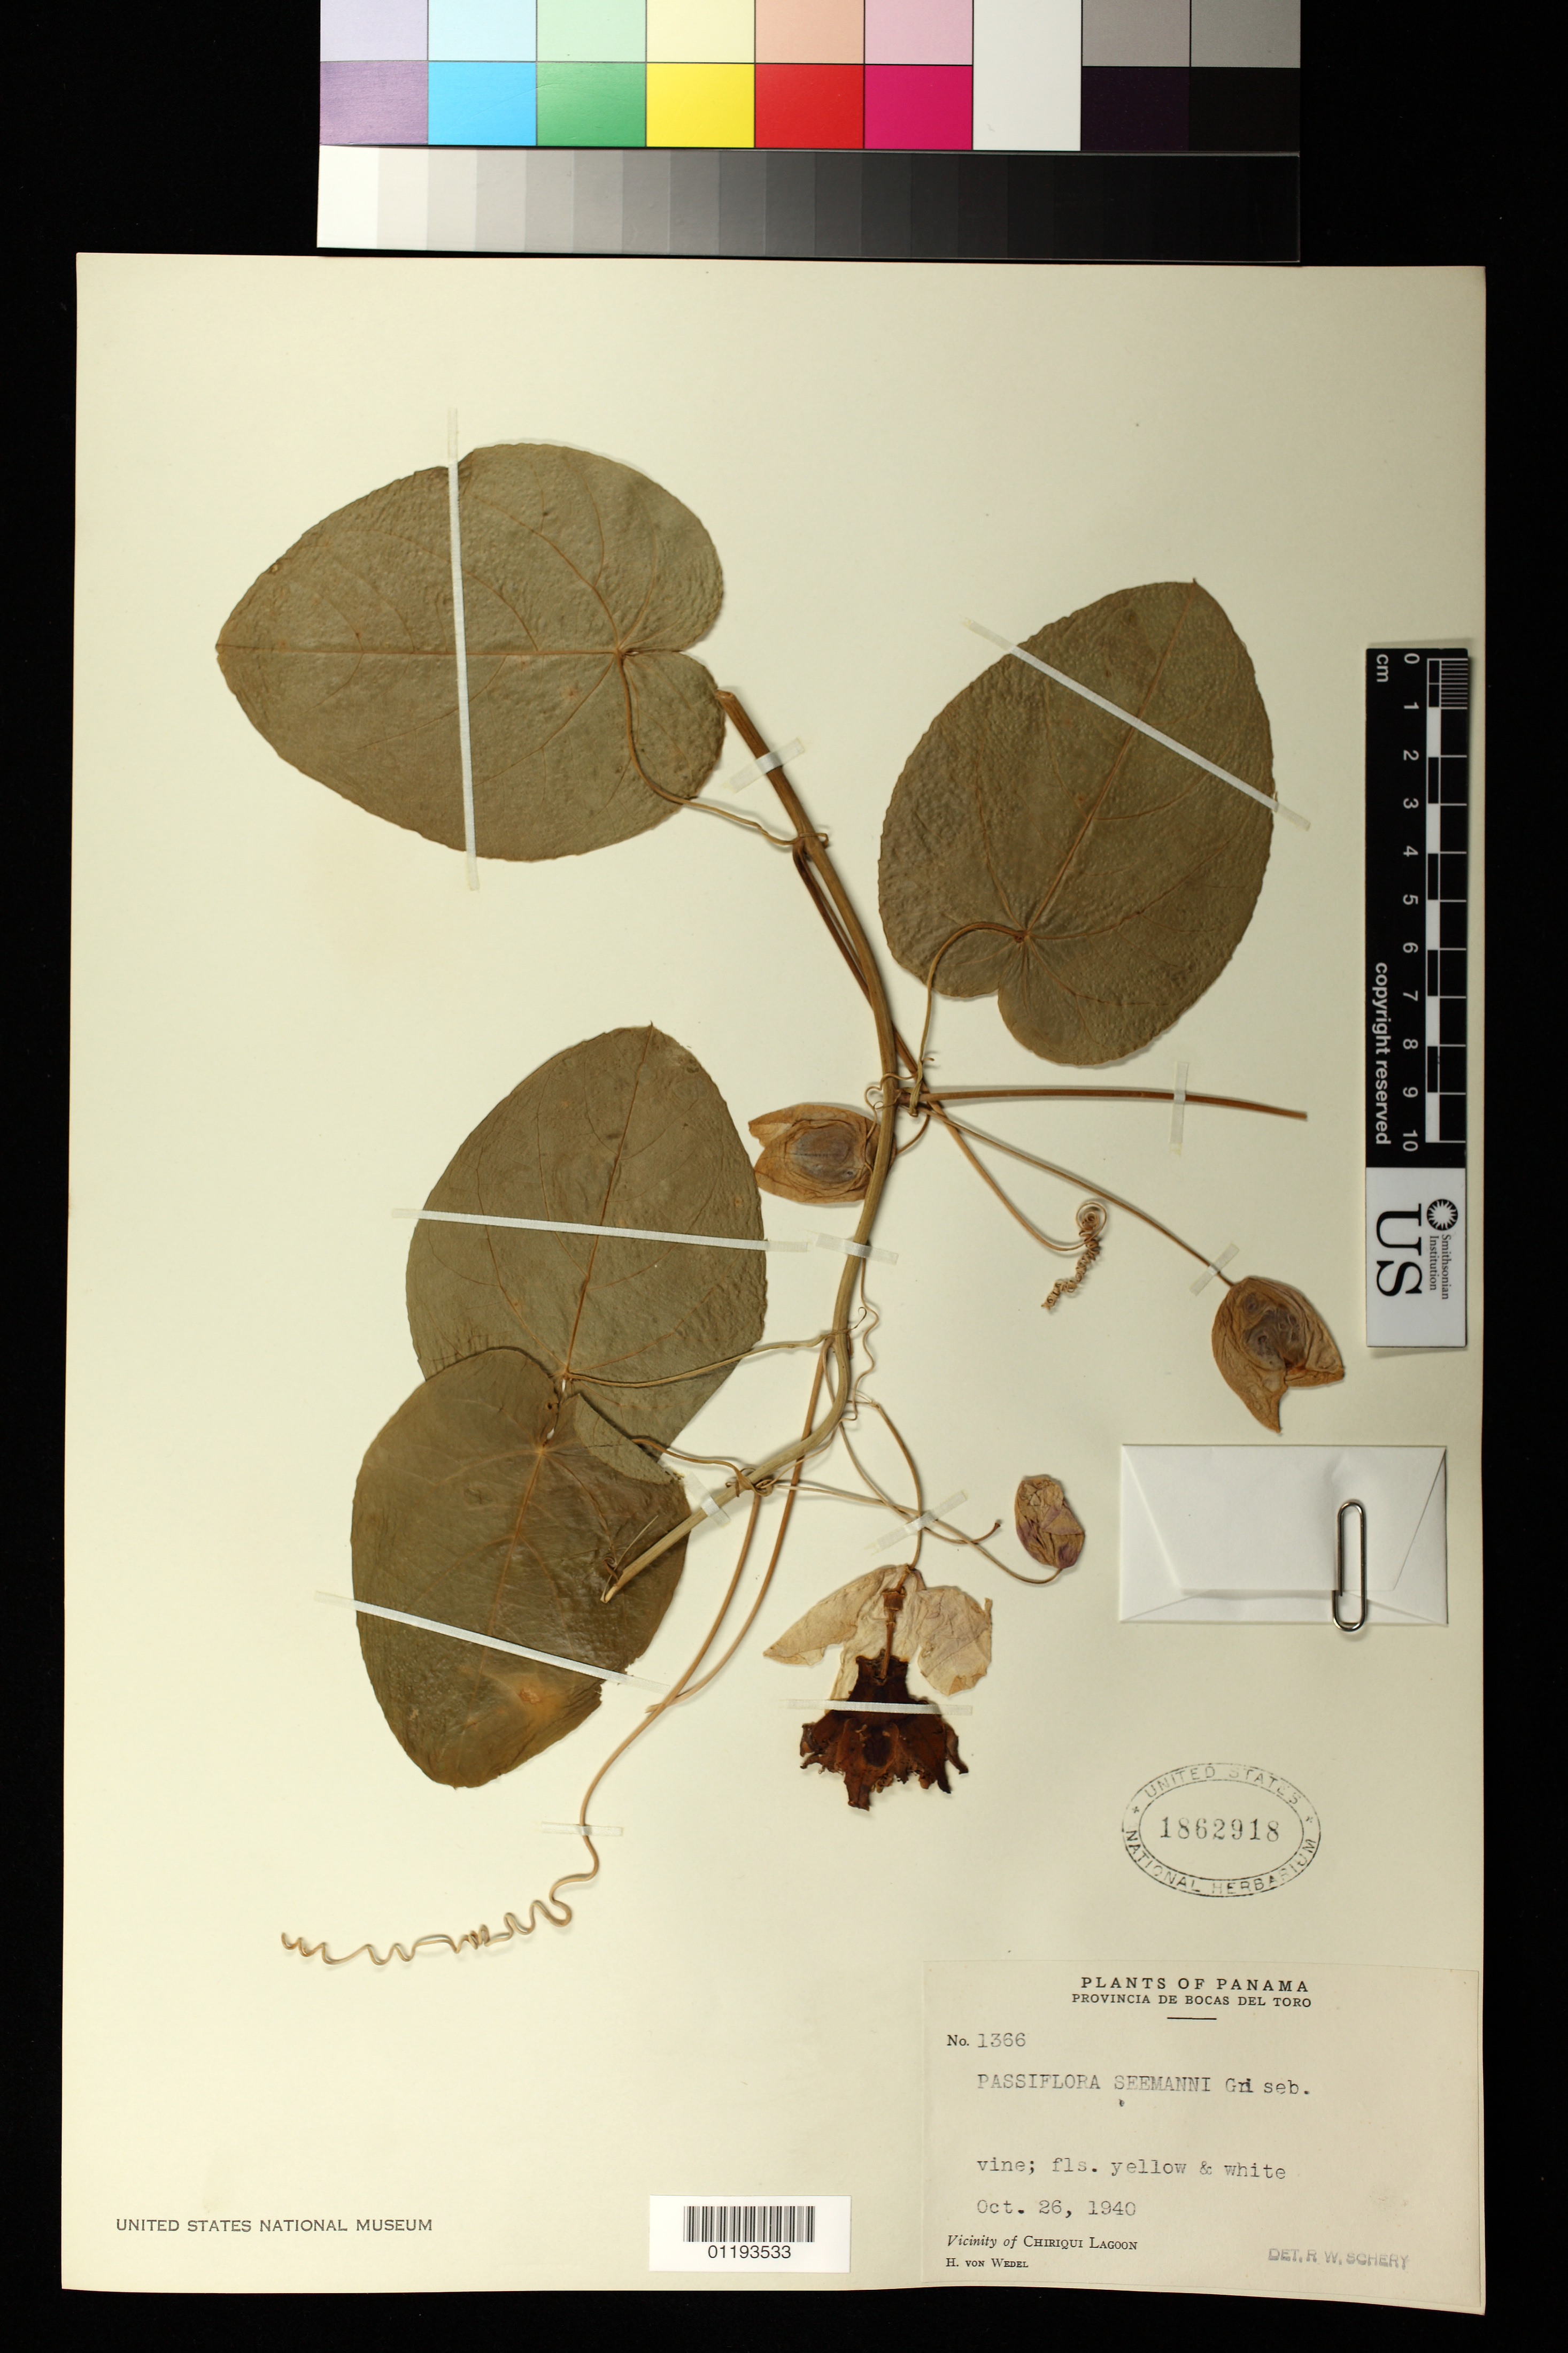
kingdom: Plantae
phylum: Tracheophyta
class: Magnoliopsida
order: Malpighiales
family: Passifloraceae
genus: Passiflora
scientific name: Passiflora seemannii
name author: Griseb.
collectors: H. von Wedel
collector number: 1366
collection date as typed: Oct 26 1940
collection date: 1940-10-26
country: Panama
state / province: Bocas del Toro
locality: Vicinity of Chiriqui Lagoon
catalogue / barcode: US 1862918